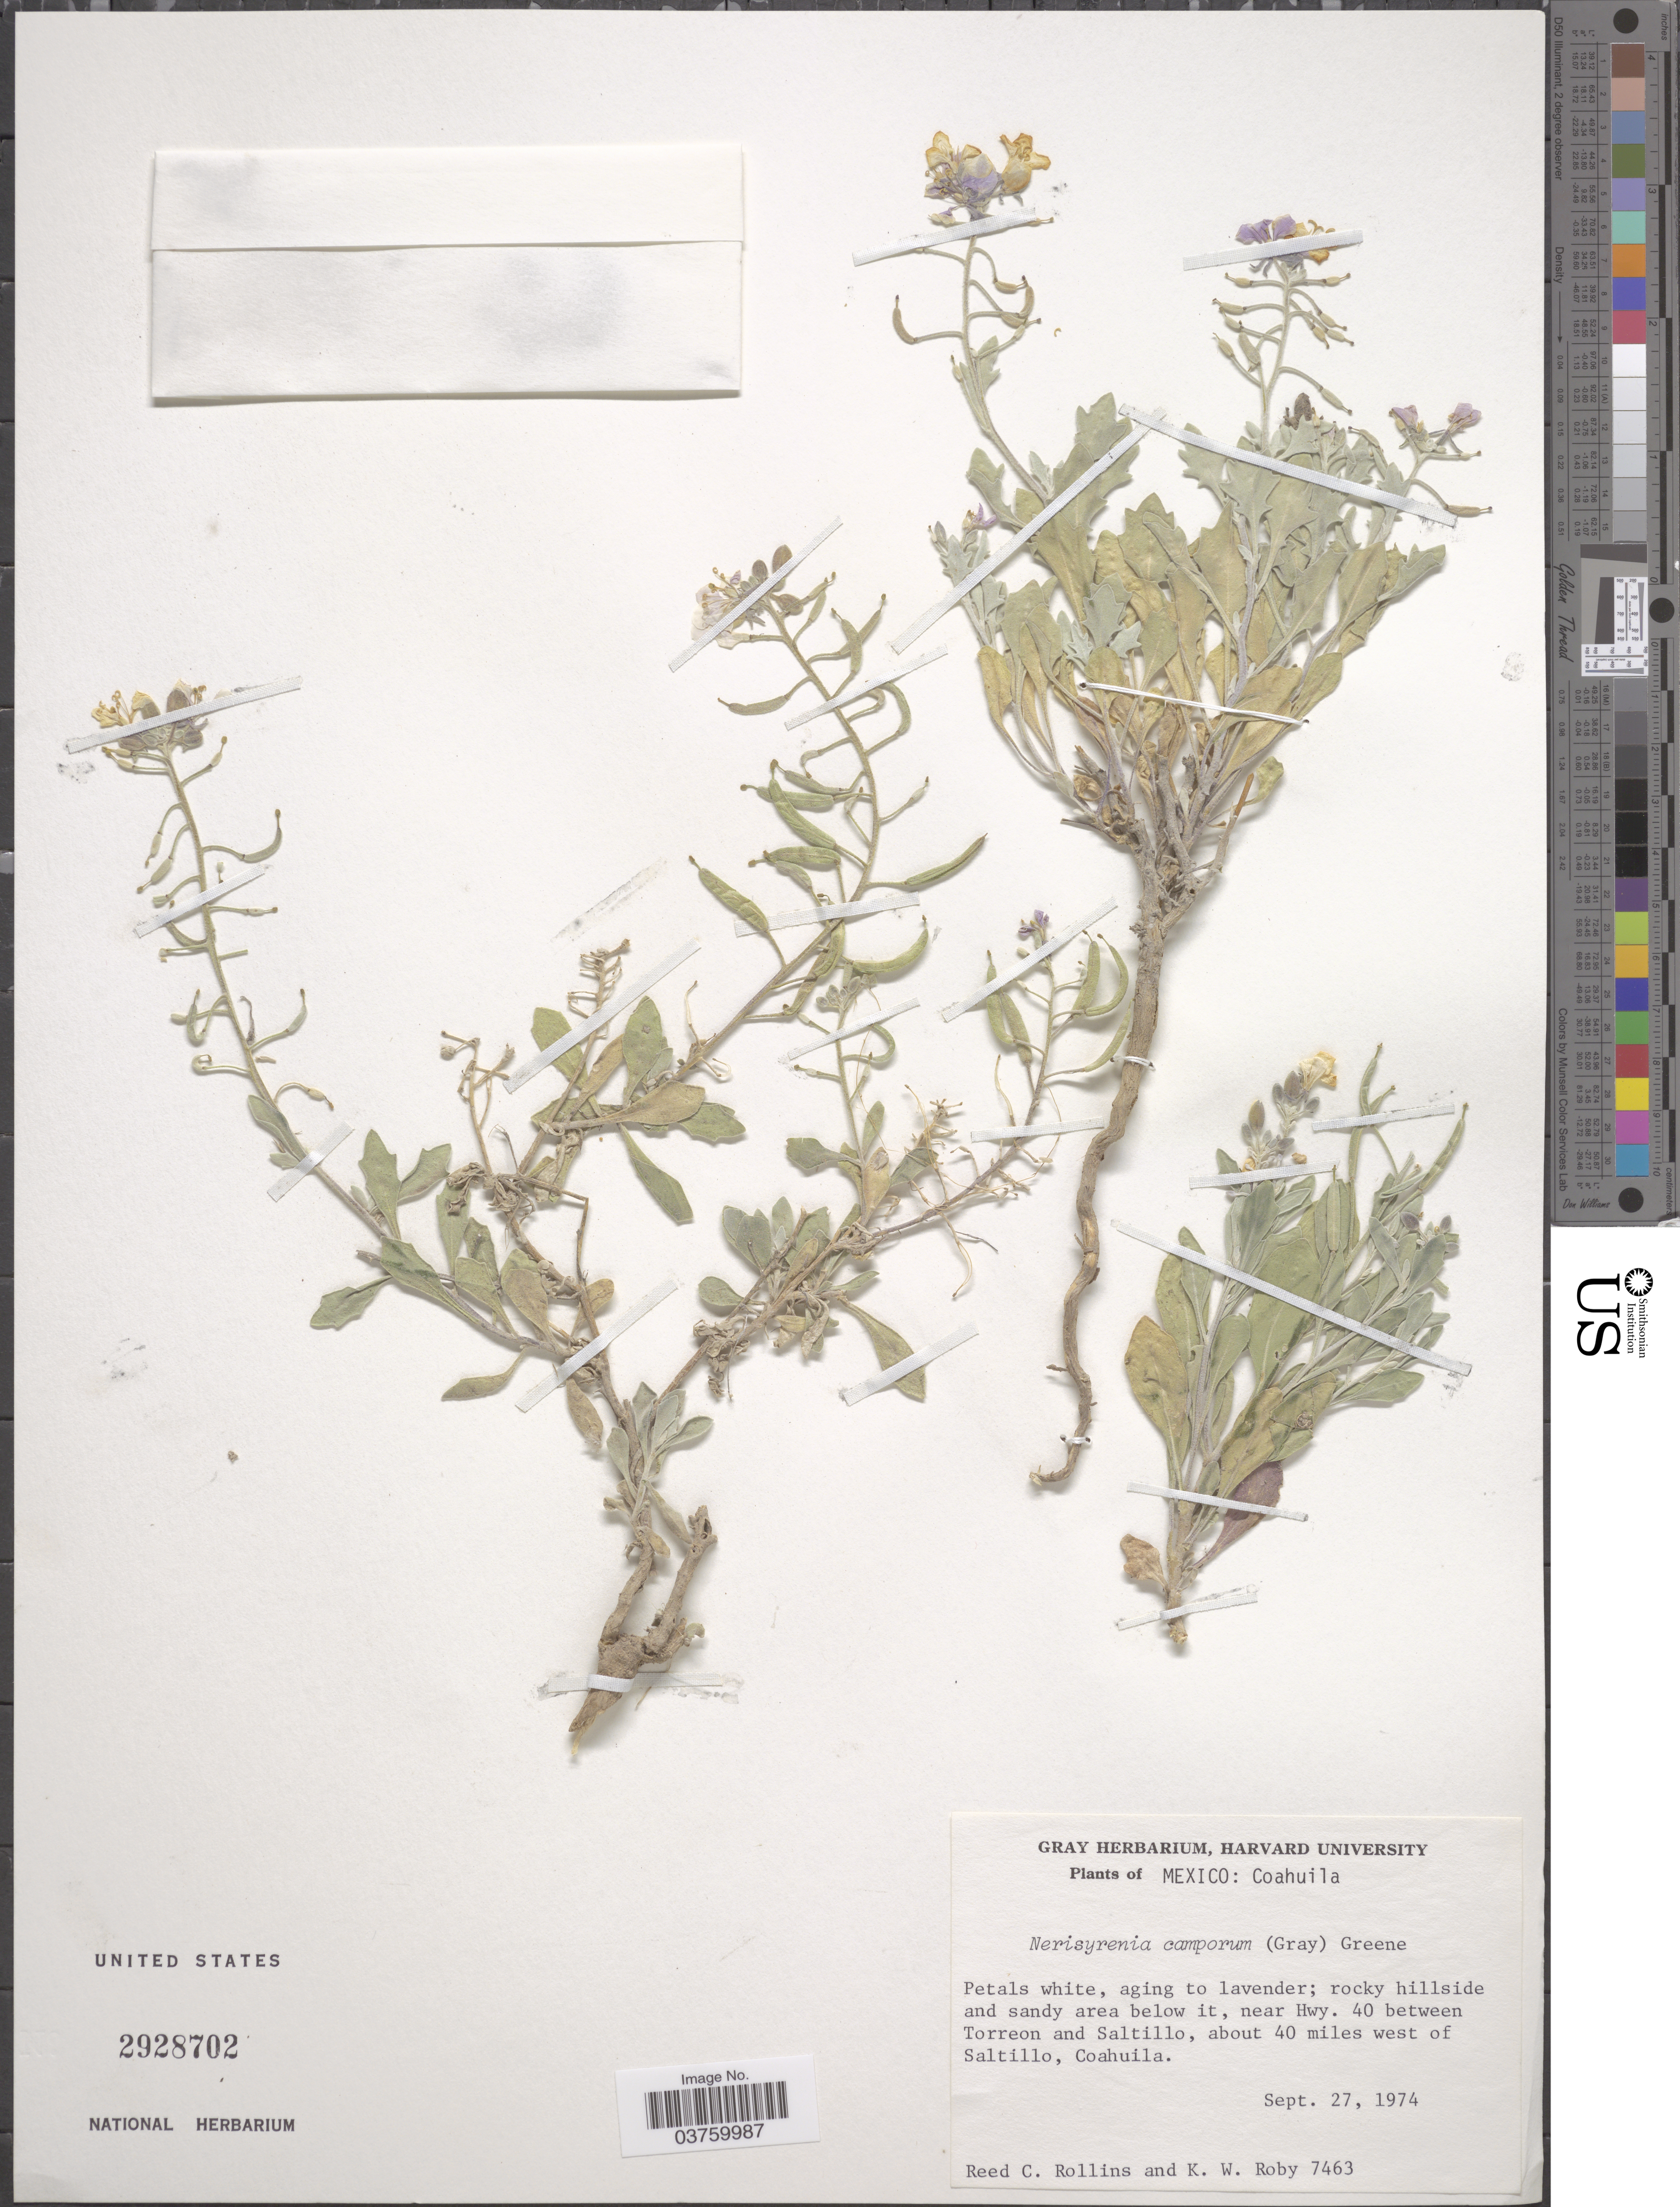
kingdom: Plantae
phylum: Tracheophyta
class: Magnoliopsida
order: Brassicales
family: Brassicaceae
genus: Nerisyrenia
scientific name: Nerisyrenia camporum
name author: (A. Gray) Greene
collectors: R. C. Rollins & K. W. Roby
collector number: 7463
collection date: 1974-09-27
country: Mexico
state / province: Coahuila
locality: Near Hwy. 40 between Torreon and Saltillo, about 40 miles west of Saltillo.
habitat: rocky hillside and sandy area below it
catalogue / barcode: US 2928702